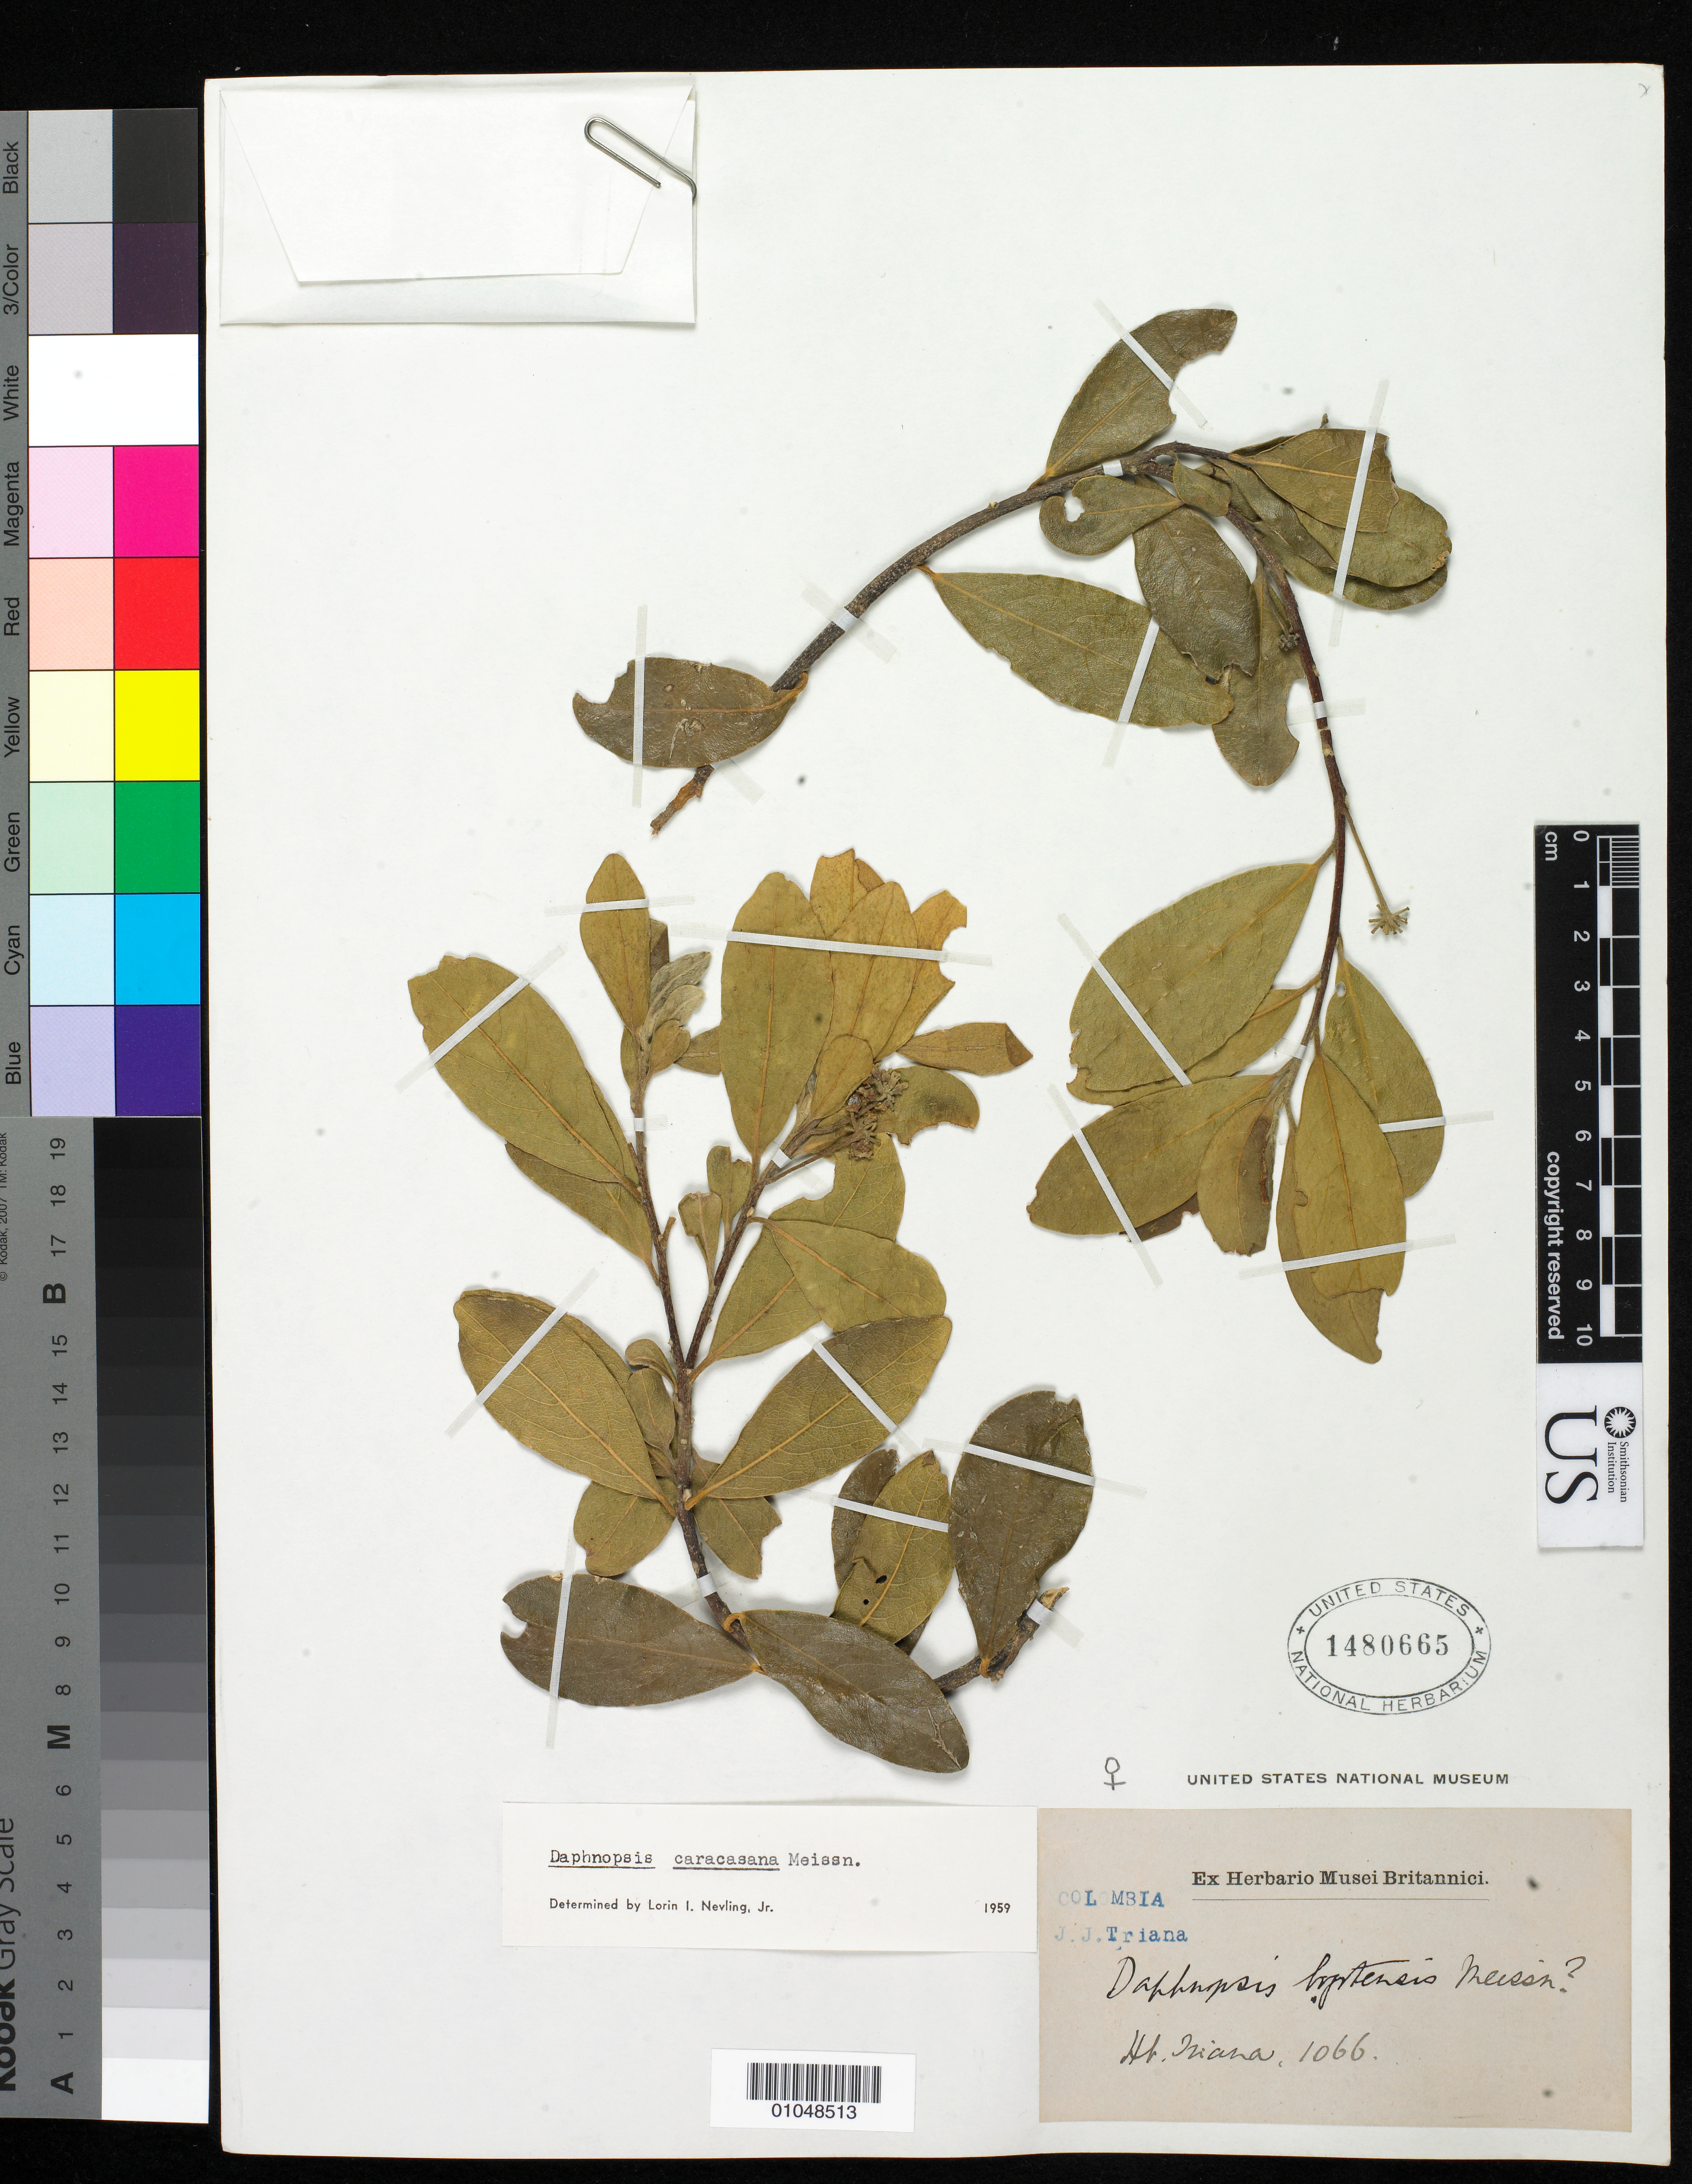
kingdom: Plantae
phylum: Tracheophyta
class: Magnoliopsida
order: Malvales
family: Thymelaeaceae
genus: Daphnopsis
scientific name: Daphnopsis caracasana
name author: Meisn.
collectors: J. J. Triana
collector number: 1066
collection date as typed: Before Feb 1892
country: Colombia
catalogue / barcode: US 1480665